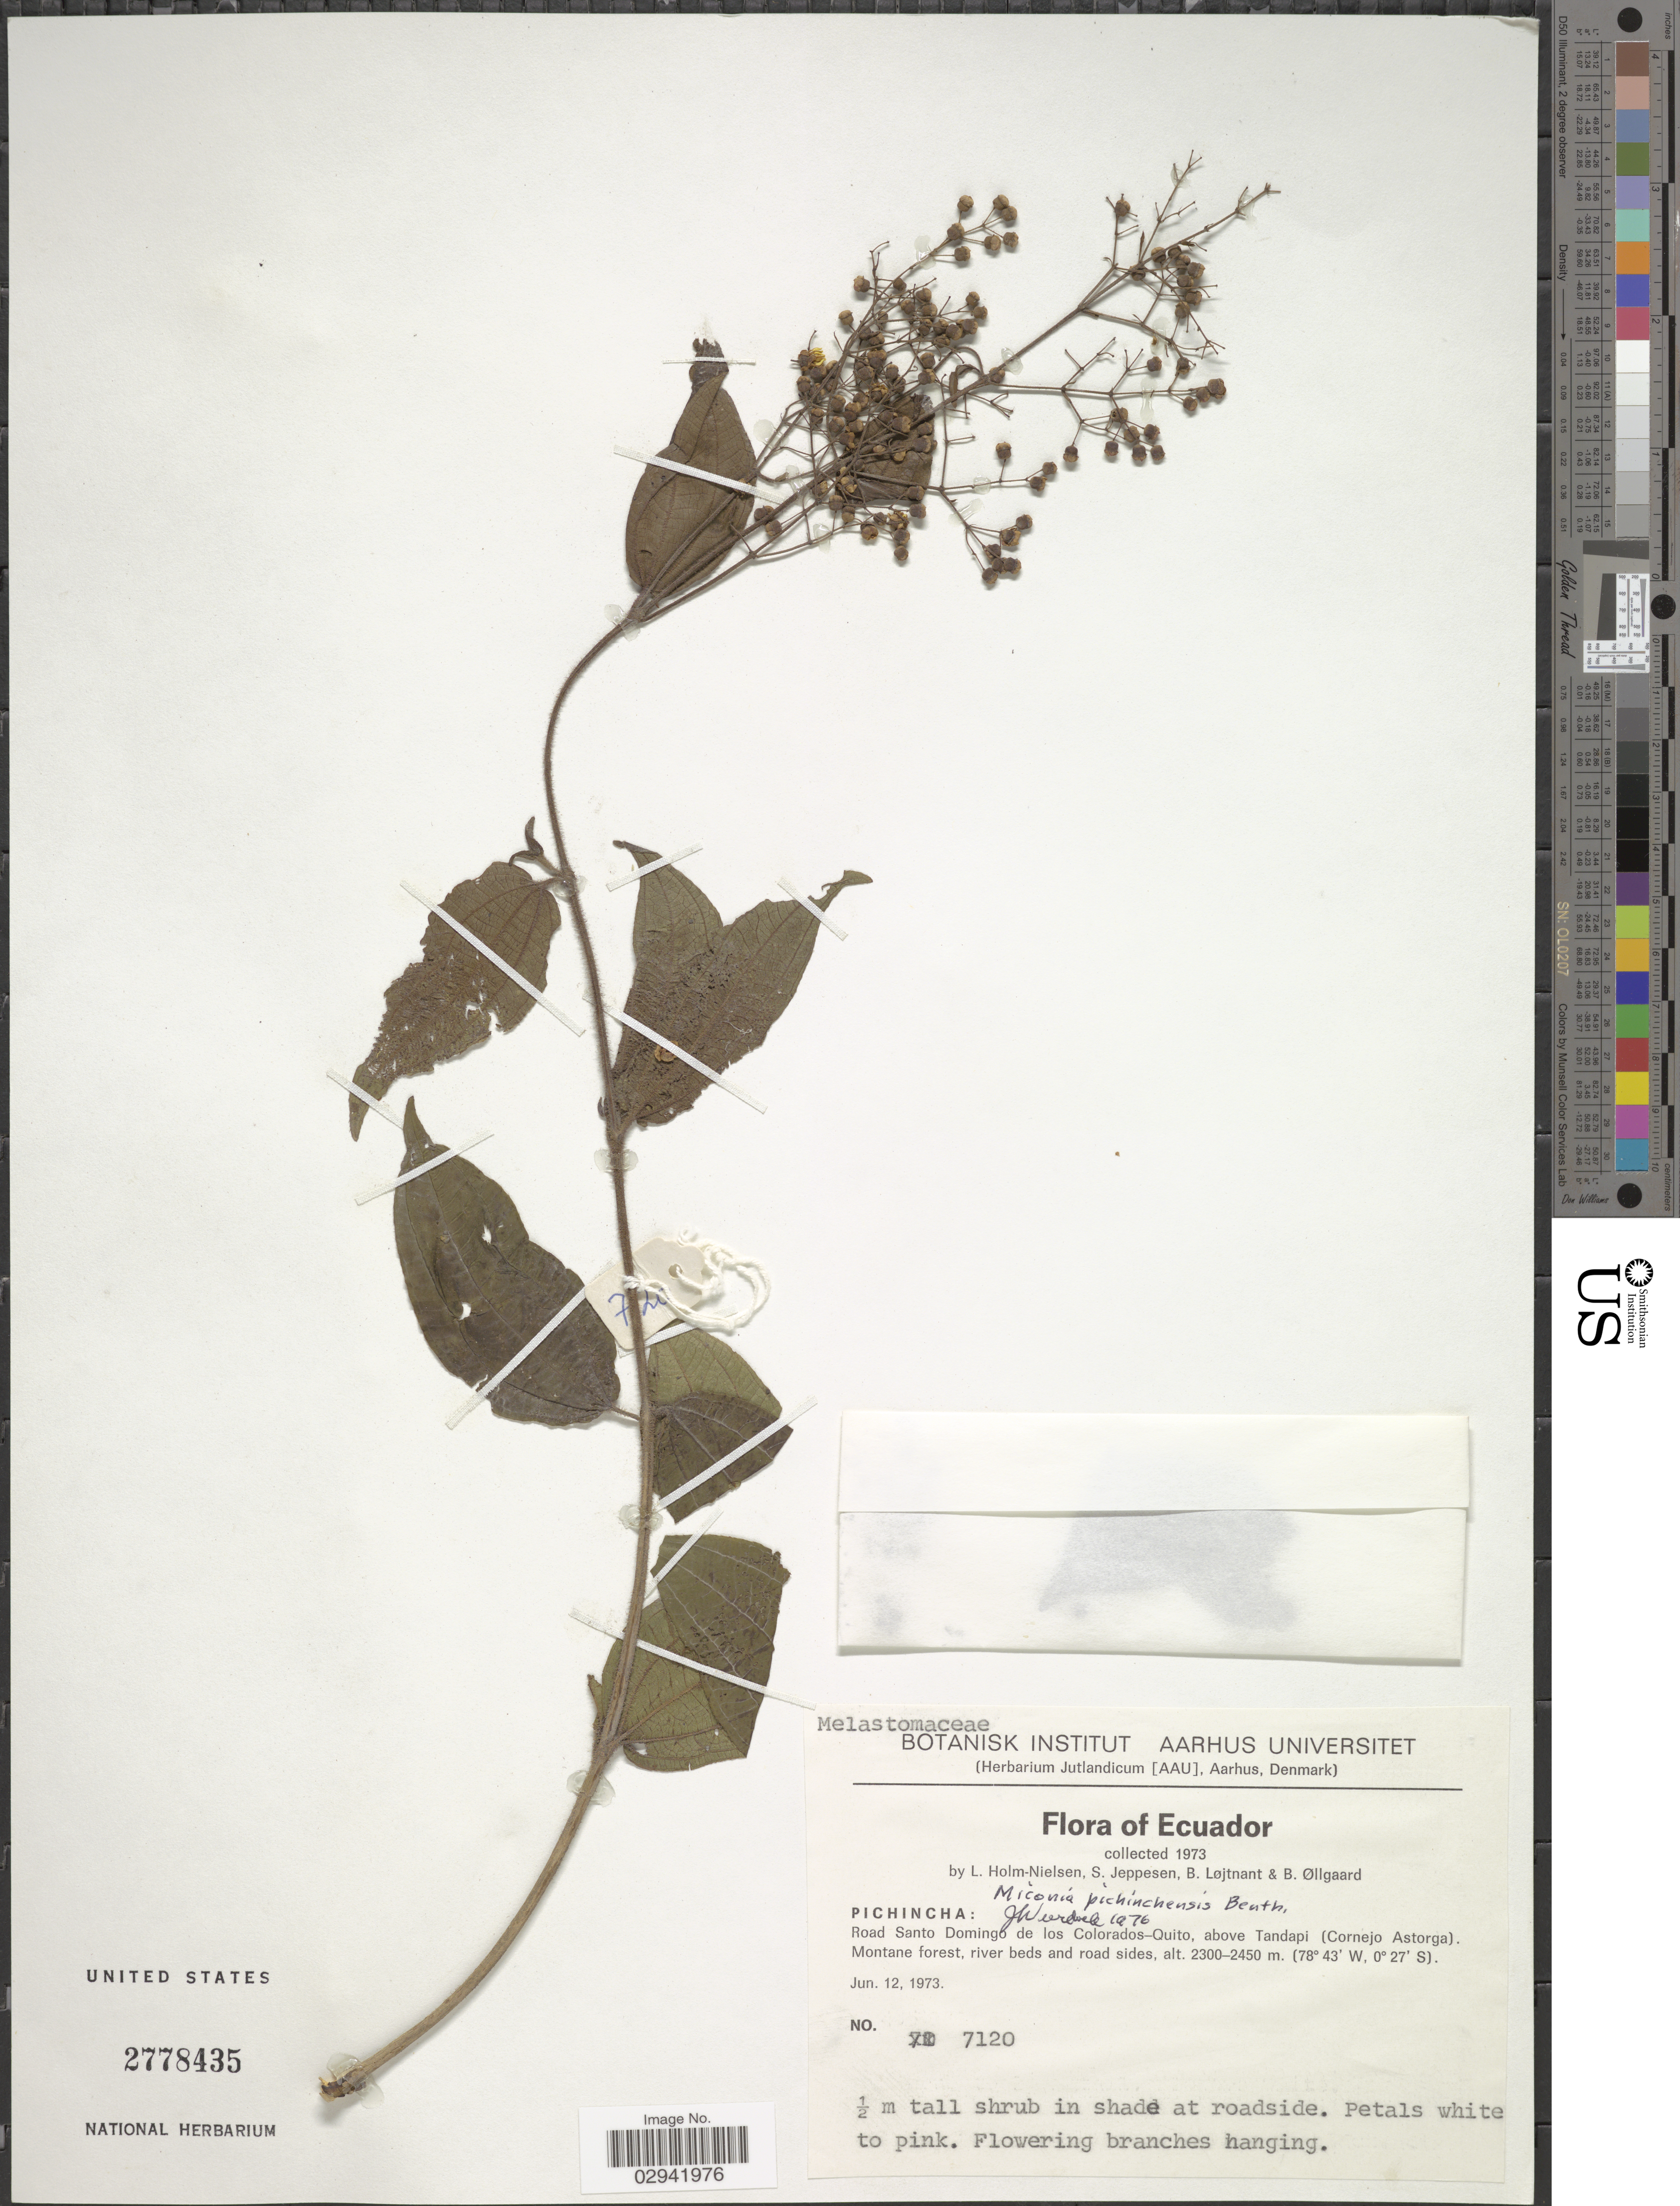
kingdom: Plantae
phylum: Tracheophyta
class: Magnoliopsida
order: Myrtales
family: Melastomataceae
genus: Miconia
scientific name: Miconia pichinchensis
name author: Benth.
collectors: L. Holm-Nielsen, H. Jeppesen, B. Löjtnant & B. Øllgaard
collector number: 7120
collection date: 1973-06-12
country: Ecuador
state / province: Pichincha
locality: Road Santo Domingo de los Colorados-Quito, above Tandapi (Cornejo Astorga).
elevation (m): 2300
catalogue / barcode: US 2778435